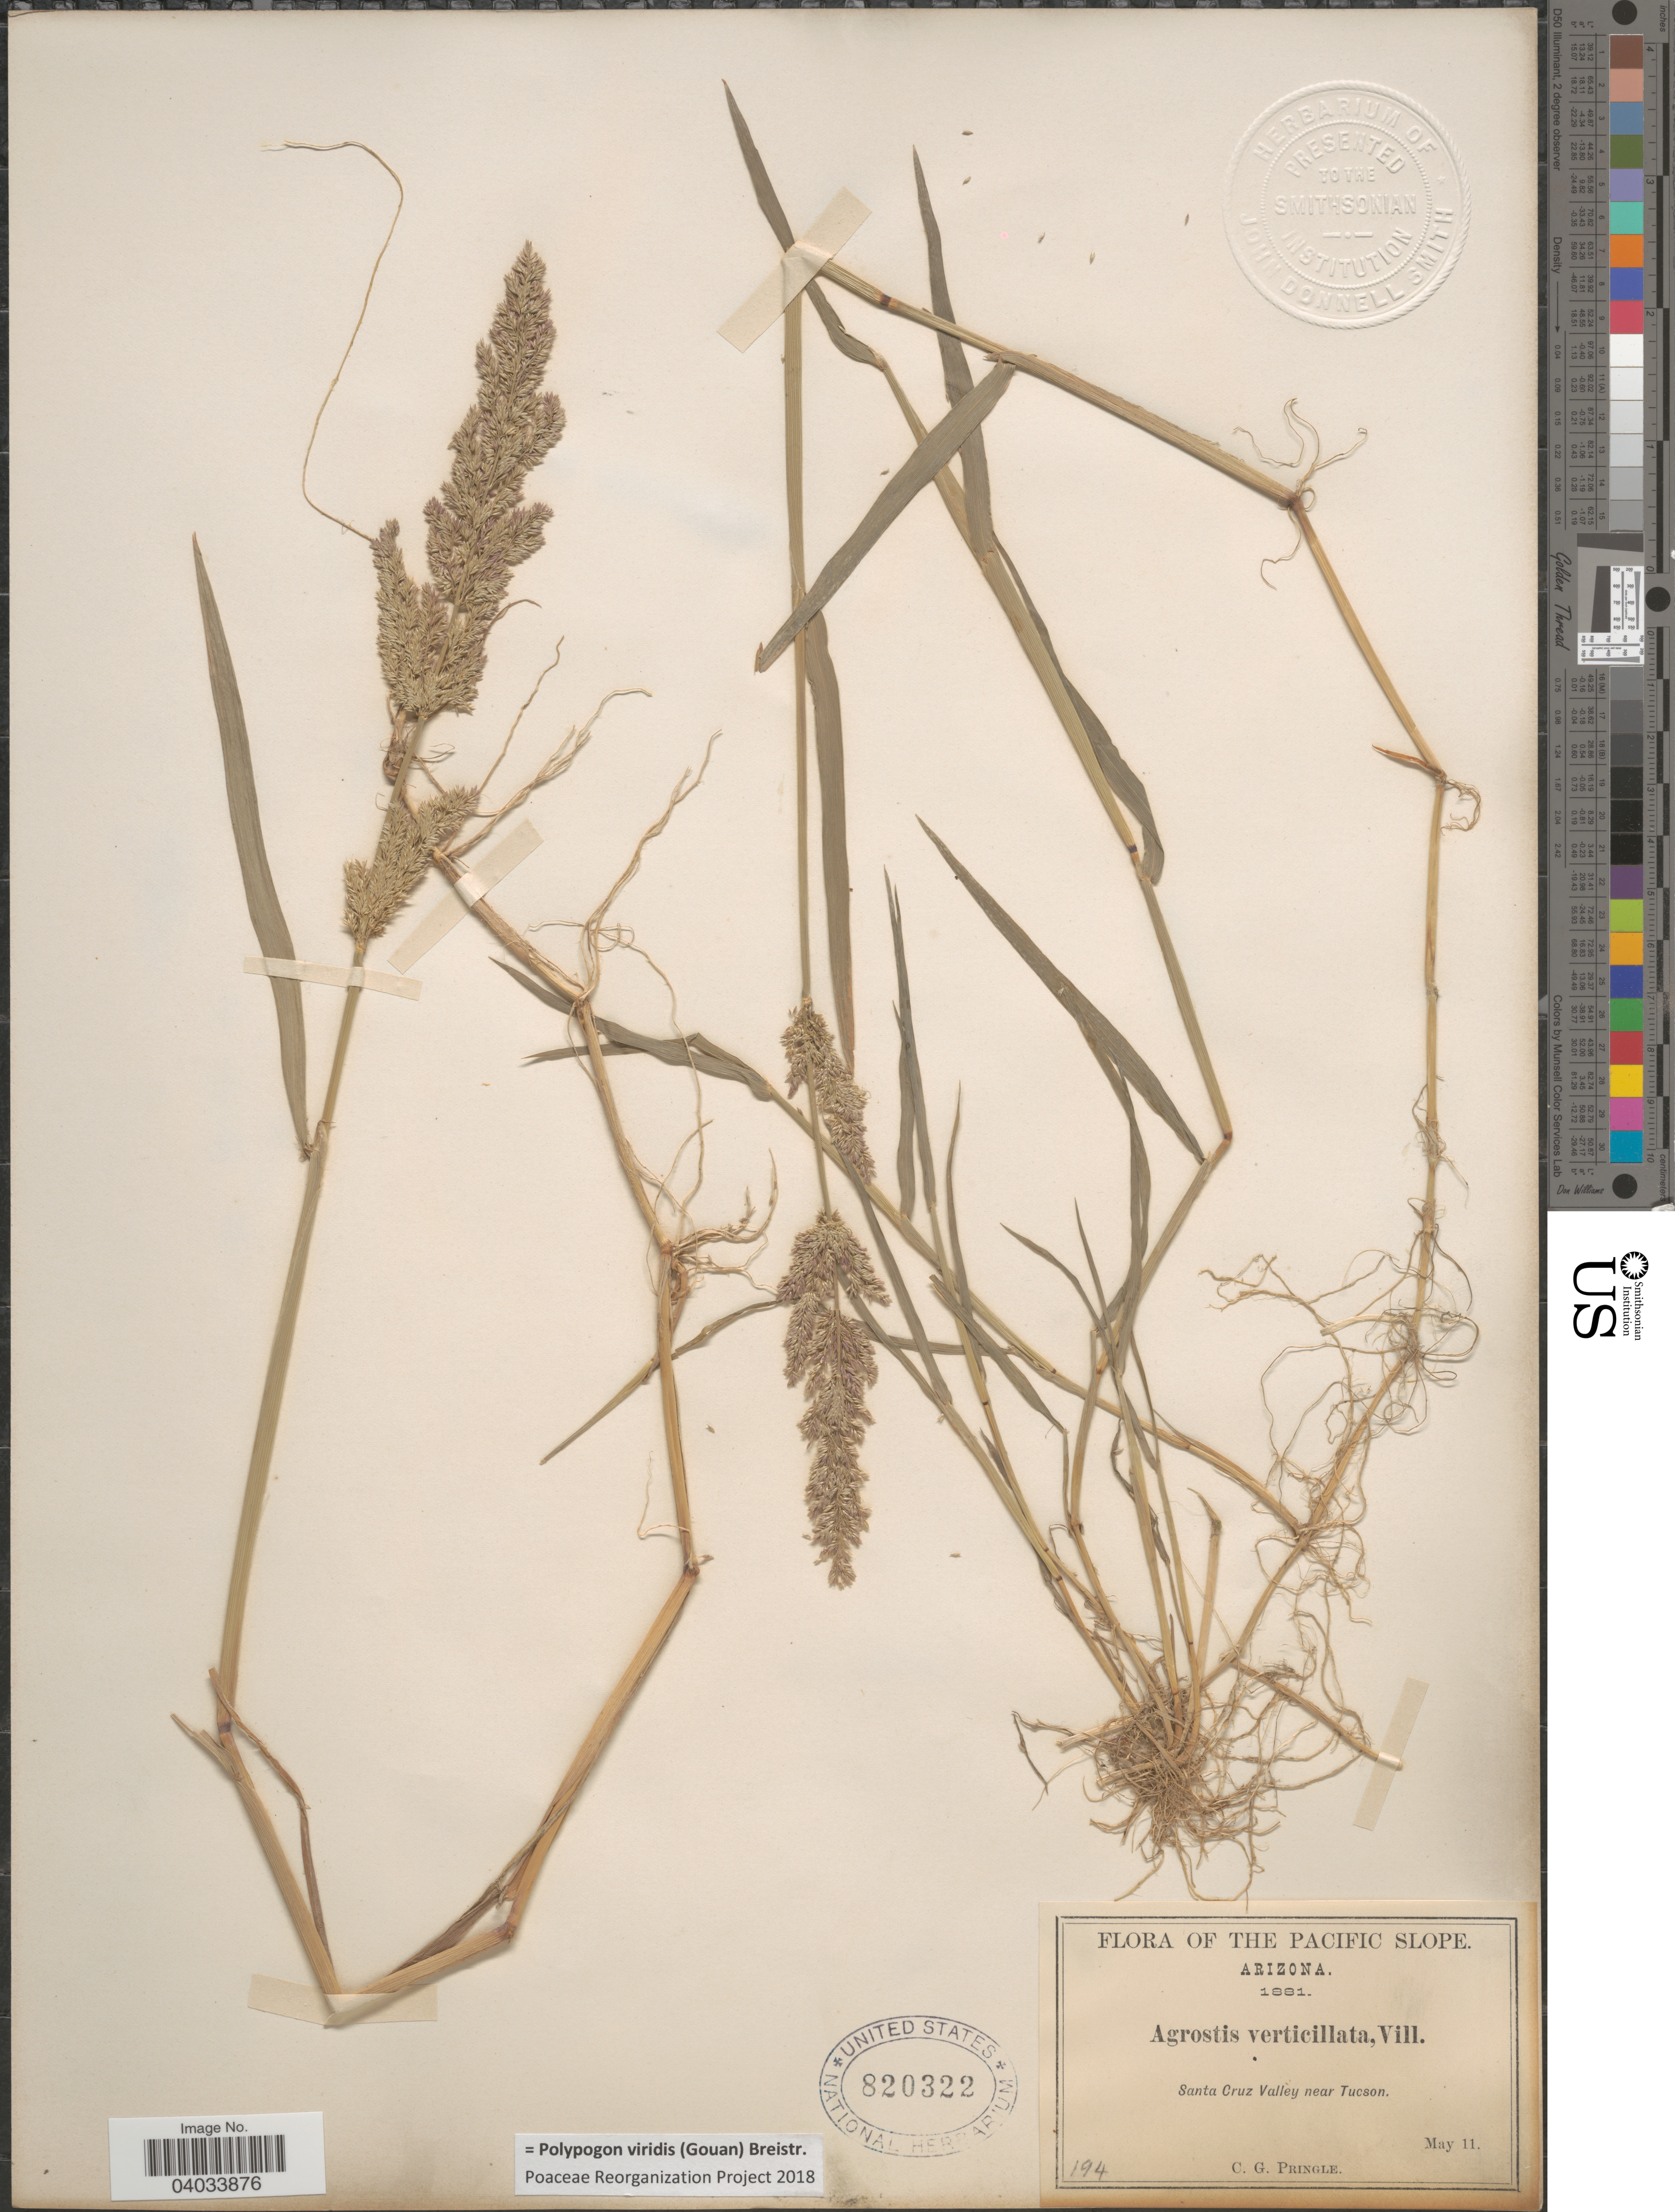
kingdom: Plantae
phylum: Tracheophyta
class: Liliopsida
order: Poales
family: Poaceae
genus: Polypogon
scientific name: Polypogon viridis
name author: (Gouan) Breistroffer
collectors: C. G. Pringle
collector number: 194?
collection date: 1881-05-11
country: United States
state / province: Arizona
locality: Pacific Slope. Santa Cruz Valley near Tucson.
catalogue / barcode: US 820322